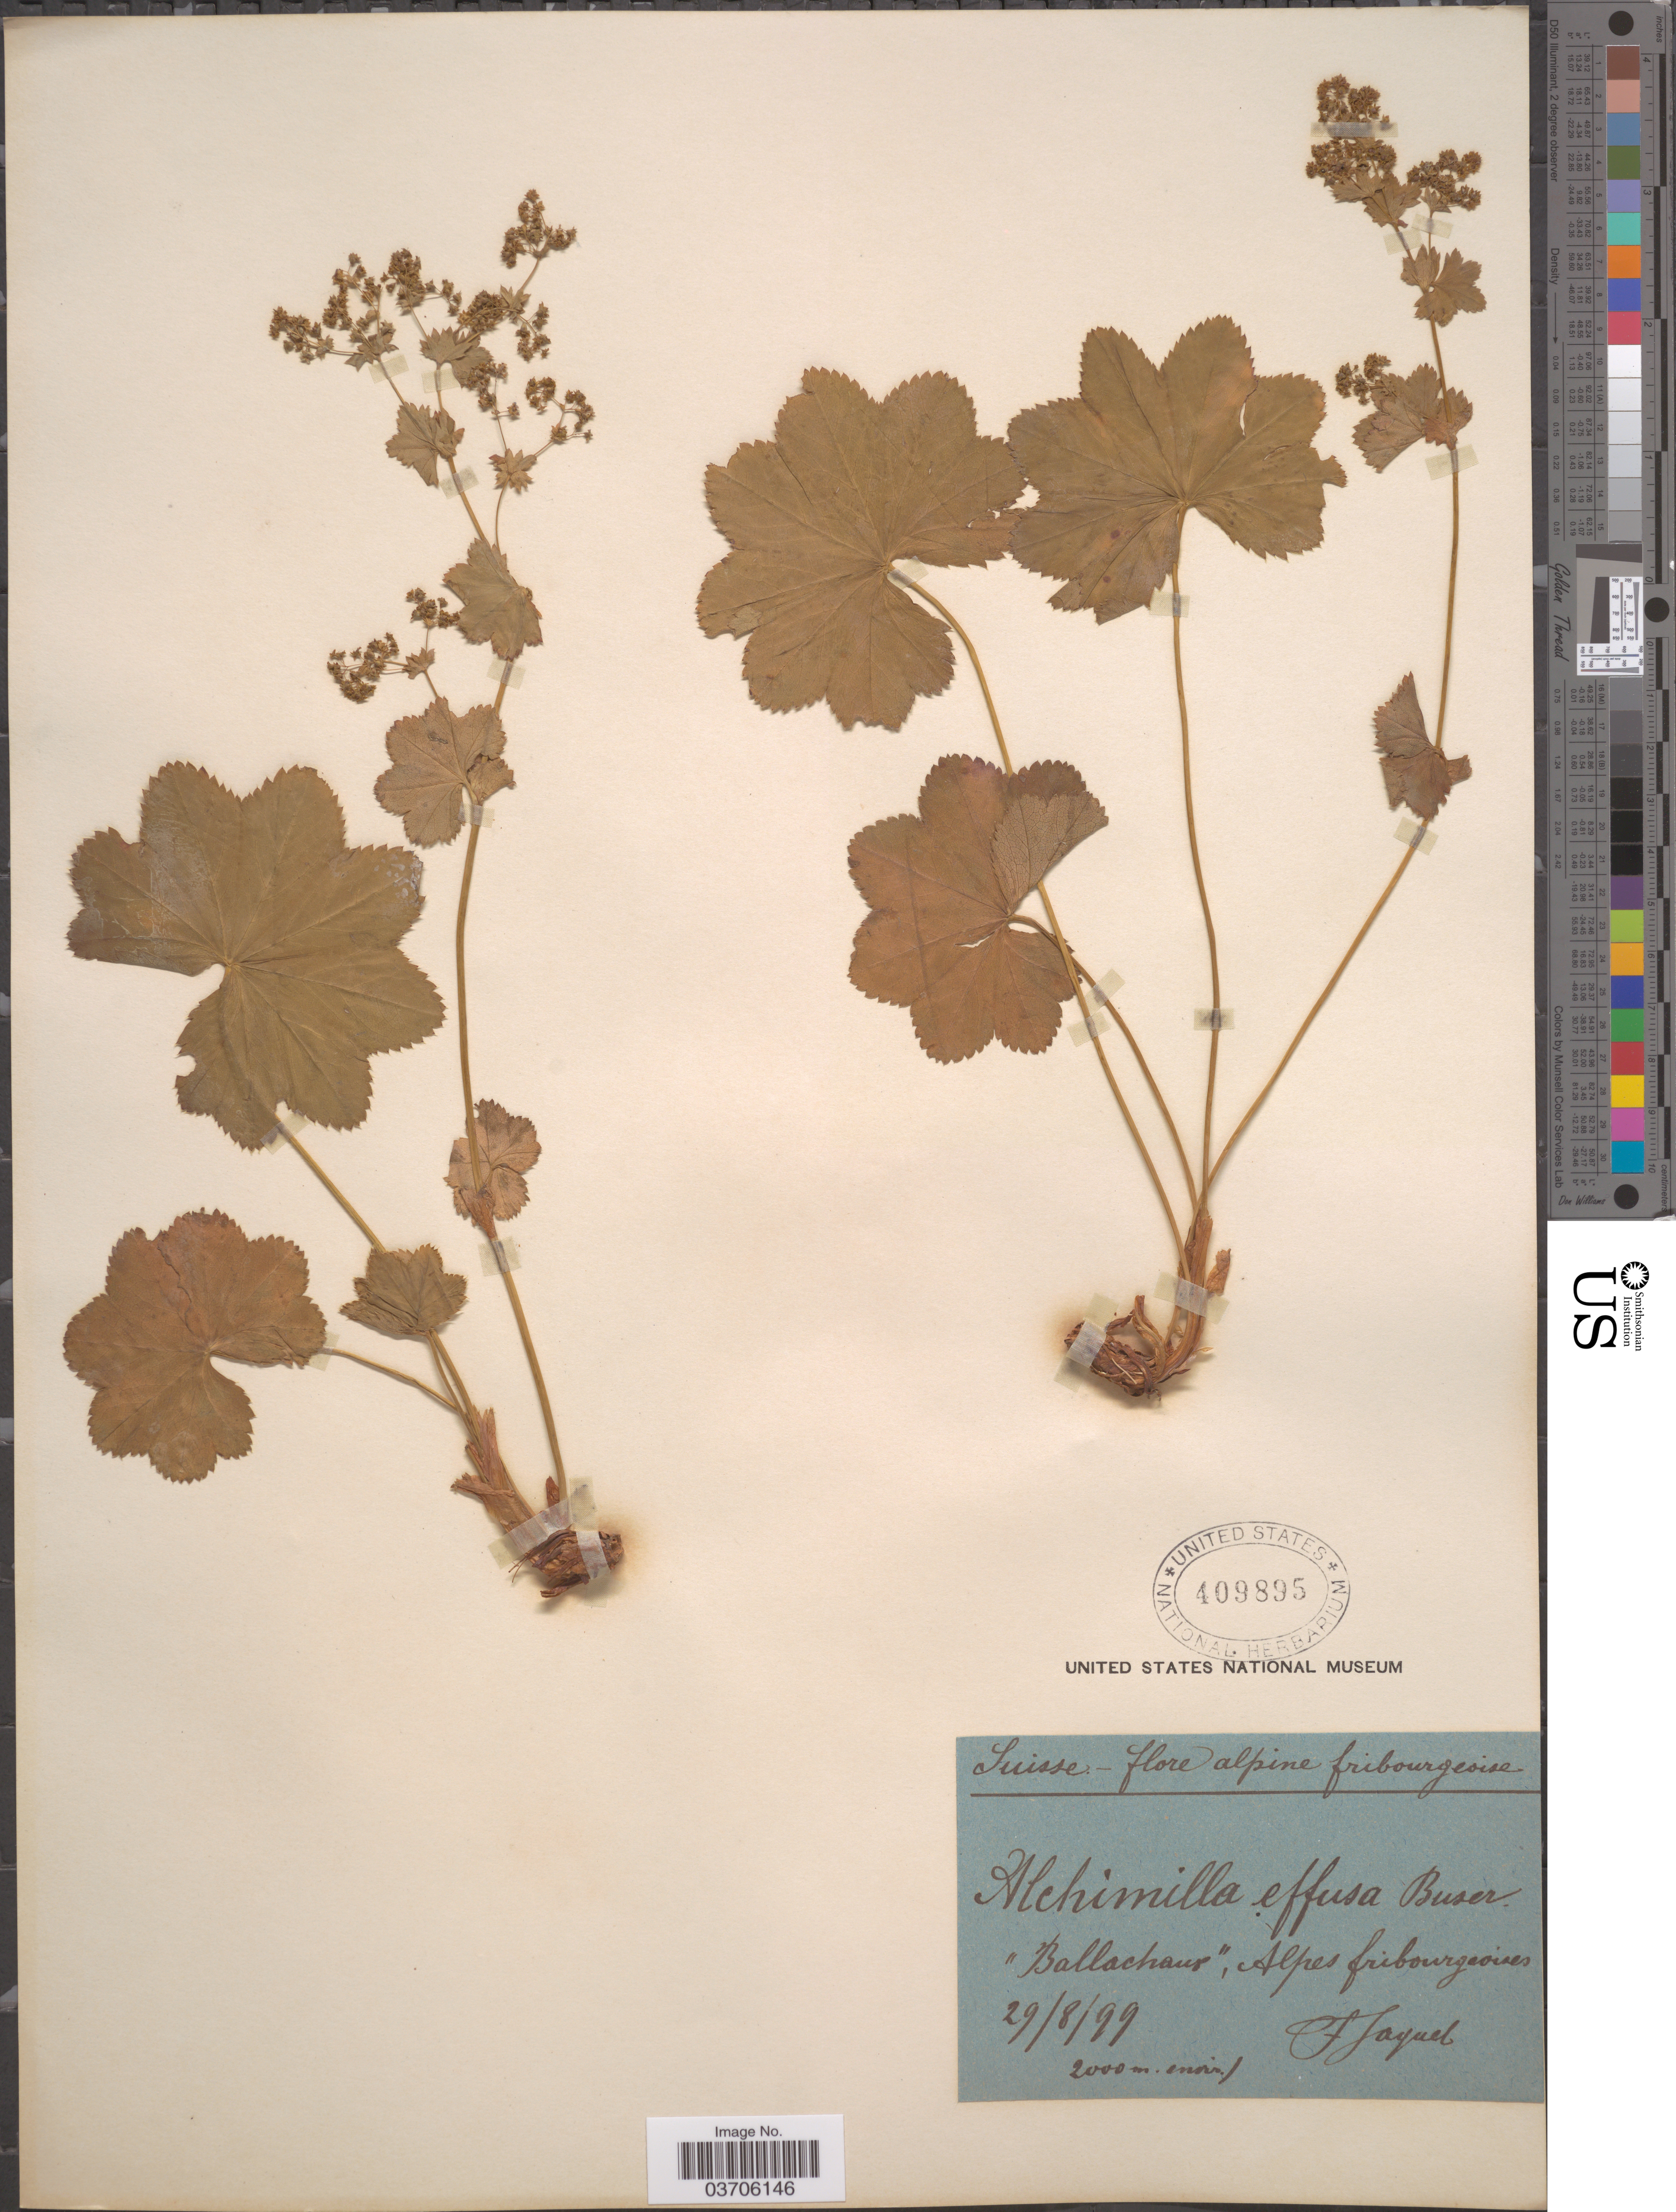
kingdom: Plantae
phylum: Tracheophyta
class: Magnoliopsida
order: Rosales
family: Rosaceae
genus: Alchemilla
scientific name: Alchemilla effusa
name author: Buser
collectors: -. Jaquet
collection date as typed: Transcribed d/m/y: 29/8/99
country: Switzerland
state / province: Fribourg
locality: Suisse - alpine fribourgeoise. "Ballacheur", Alpes fribourgeoises.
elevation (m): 2000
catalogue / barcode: US 409895